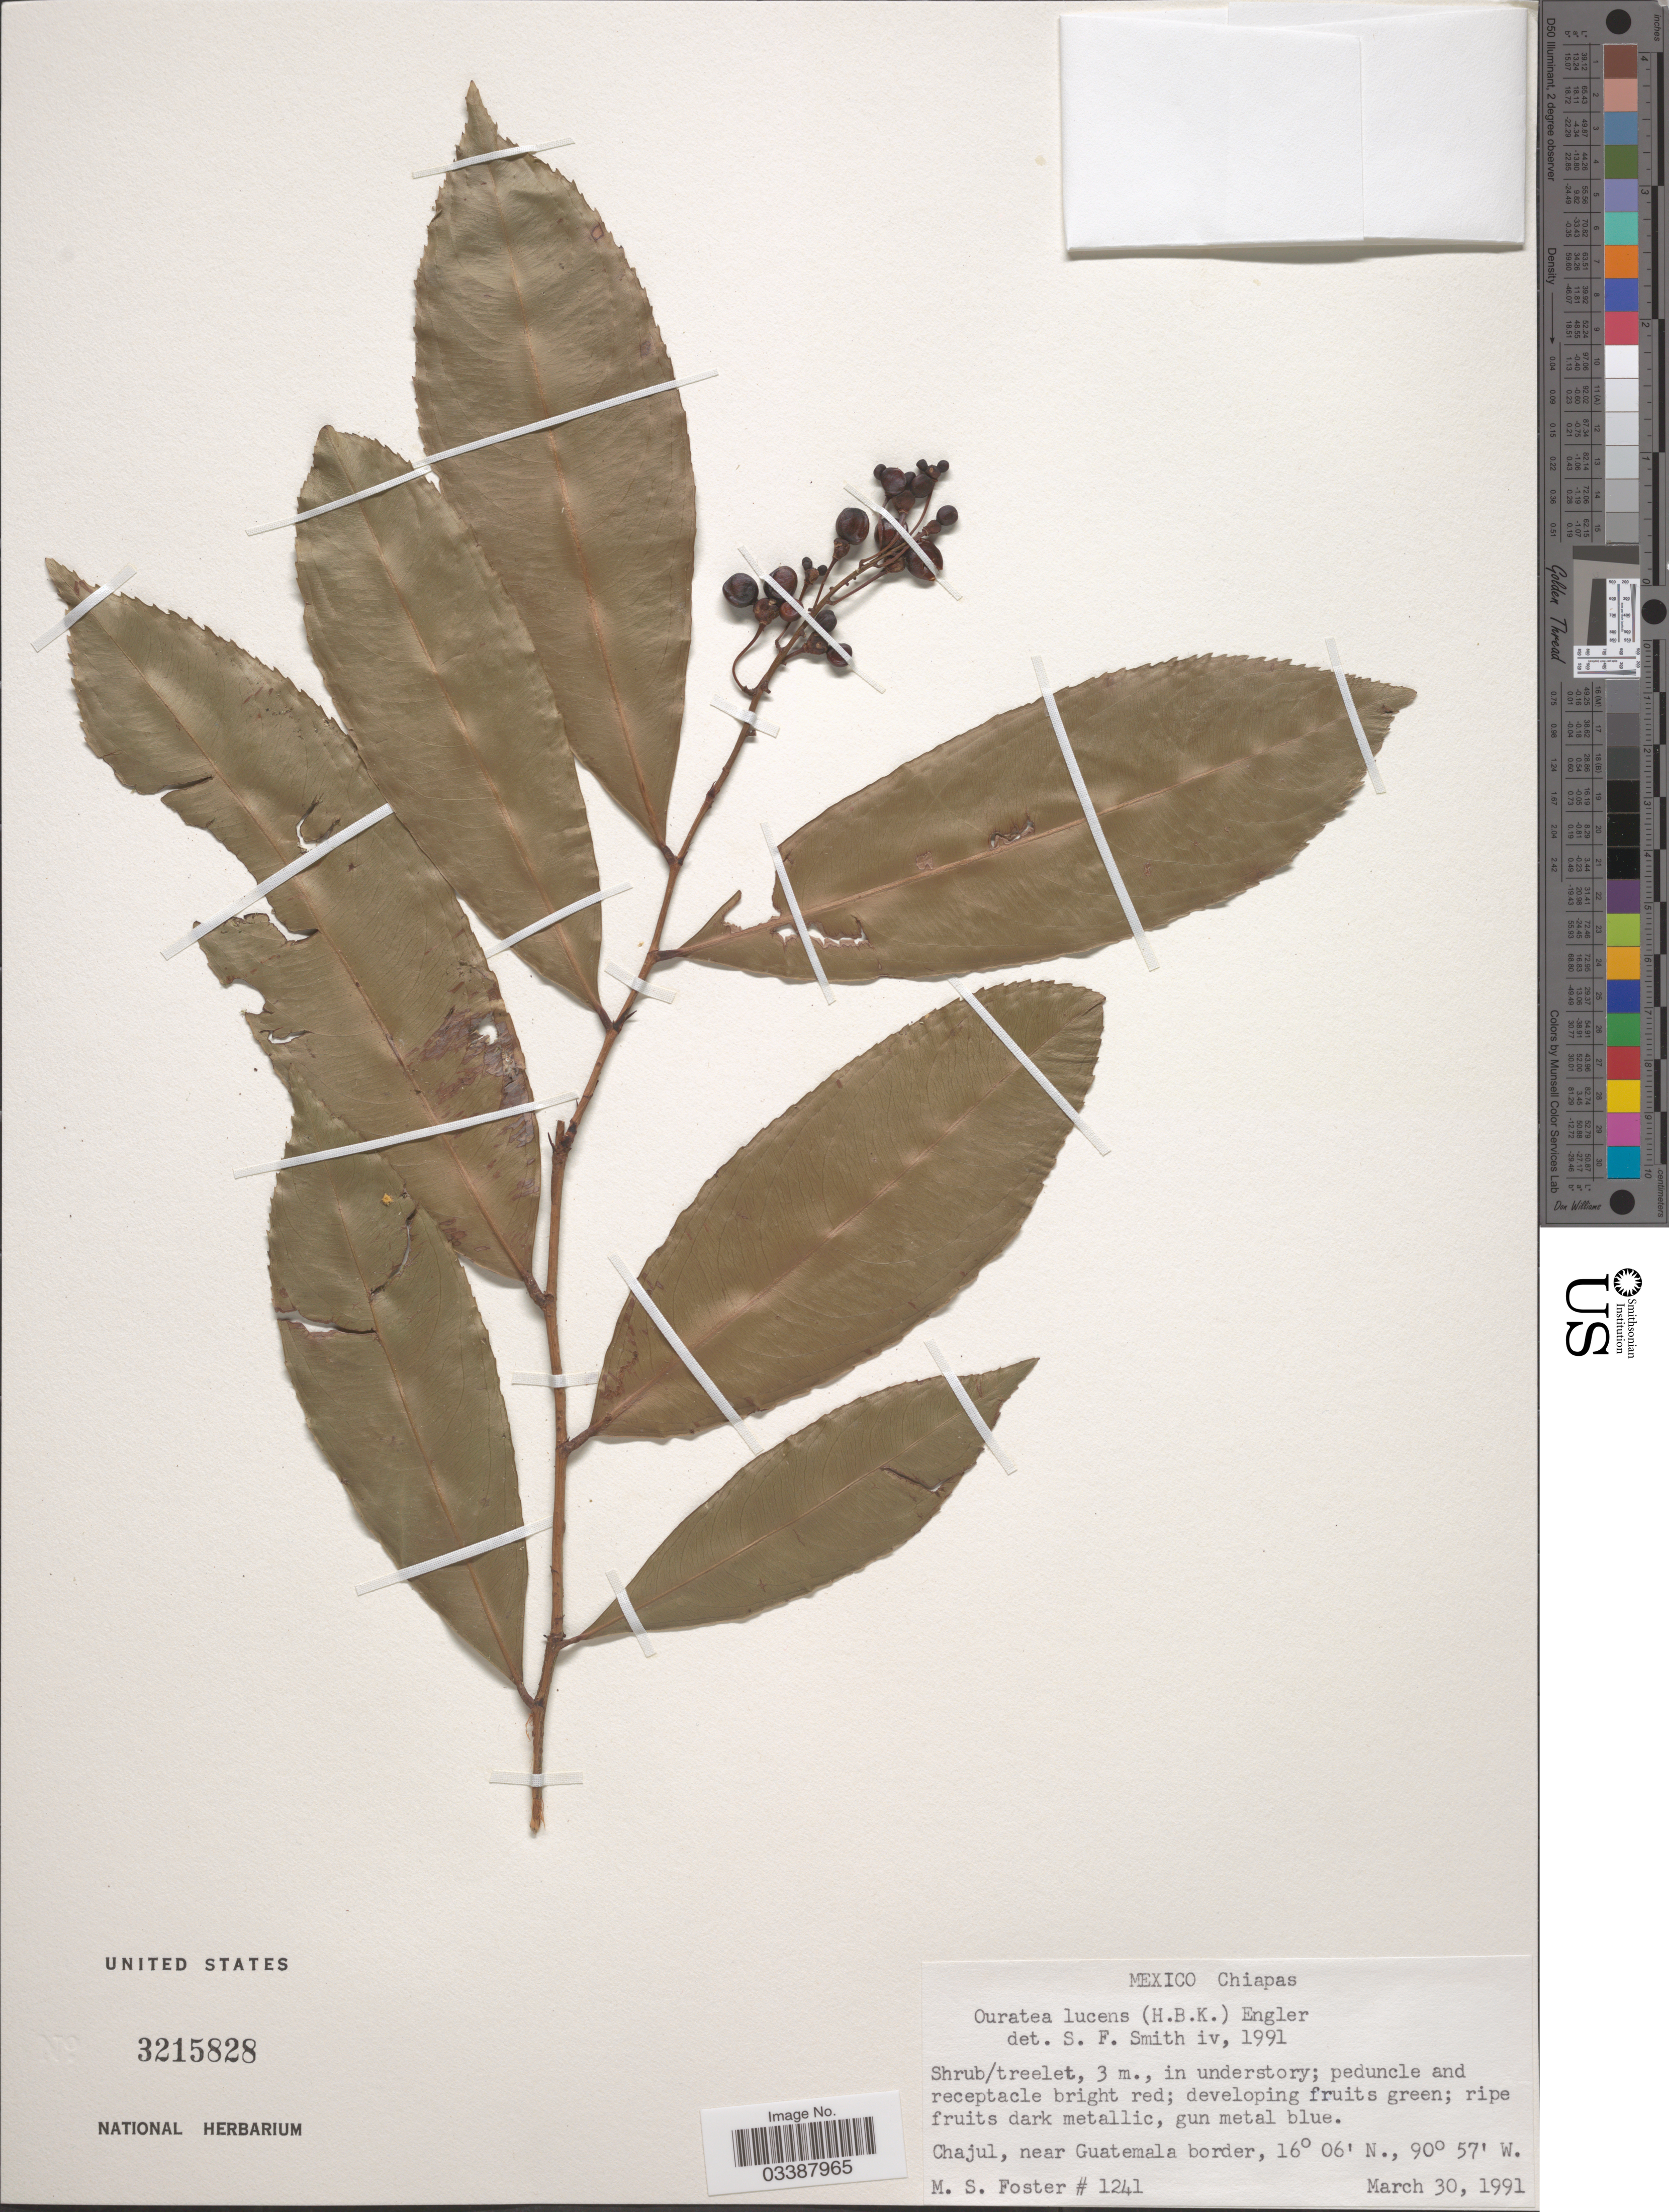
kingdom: Plantae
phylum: Tracheophyta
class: Magnoliopsida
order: Malpighiales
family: Ochnaceae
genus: Ouratea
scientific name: Ouratea lucens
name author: (Kunth) Engl.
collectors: M. Foster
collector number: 1241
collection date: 1991-03-30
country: Mexico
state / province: Chiapas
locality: Chajul, near Guatemala border.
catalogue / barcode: US 3215828